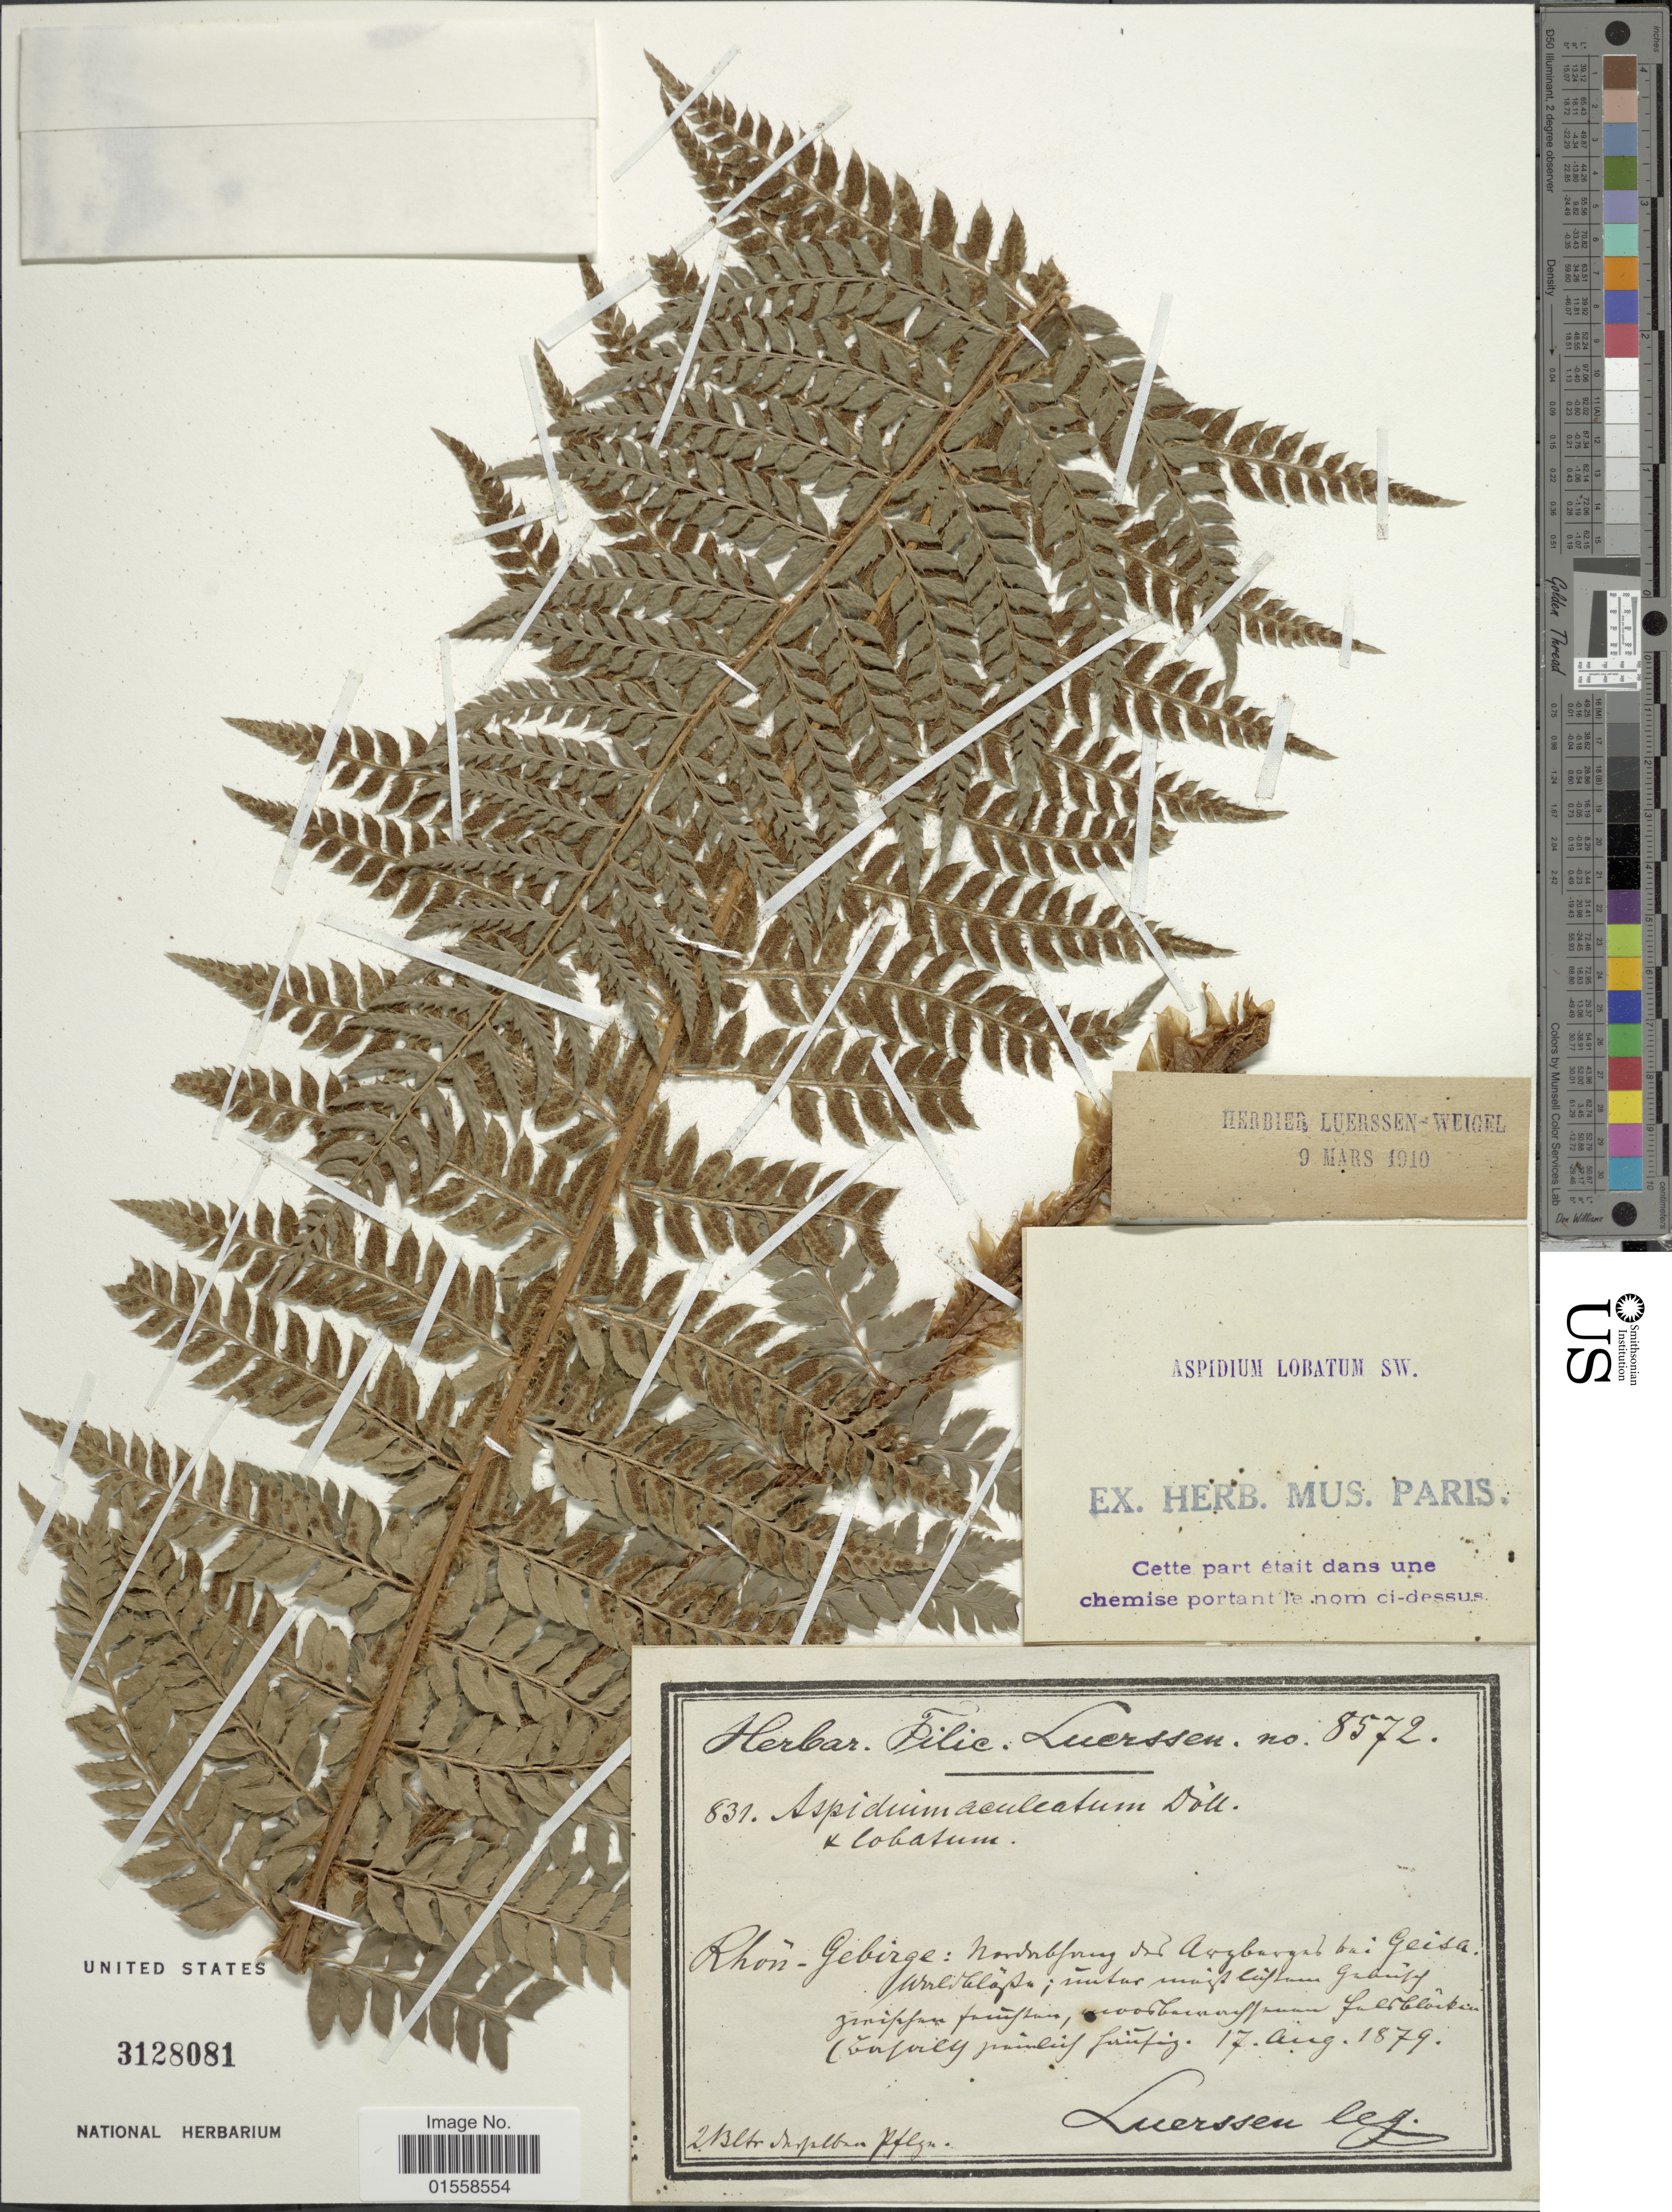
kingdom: Plantae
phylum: Tracheophyta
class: Polypodiopsida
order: Polypodiales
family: Dryopteridaceae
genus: Polystichum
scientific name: Polystichum aculeatum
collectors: Luerssen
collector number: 8572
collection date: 1879-08-17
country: Germany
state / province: Thuringia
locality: Rhon-Gebirge: Nord[illegible text] [illegible text] bei Geisa. Wald[illegible text] [illegible text].[interpreted]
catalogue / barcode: US 3128081